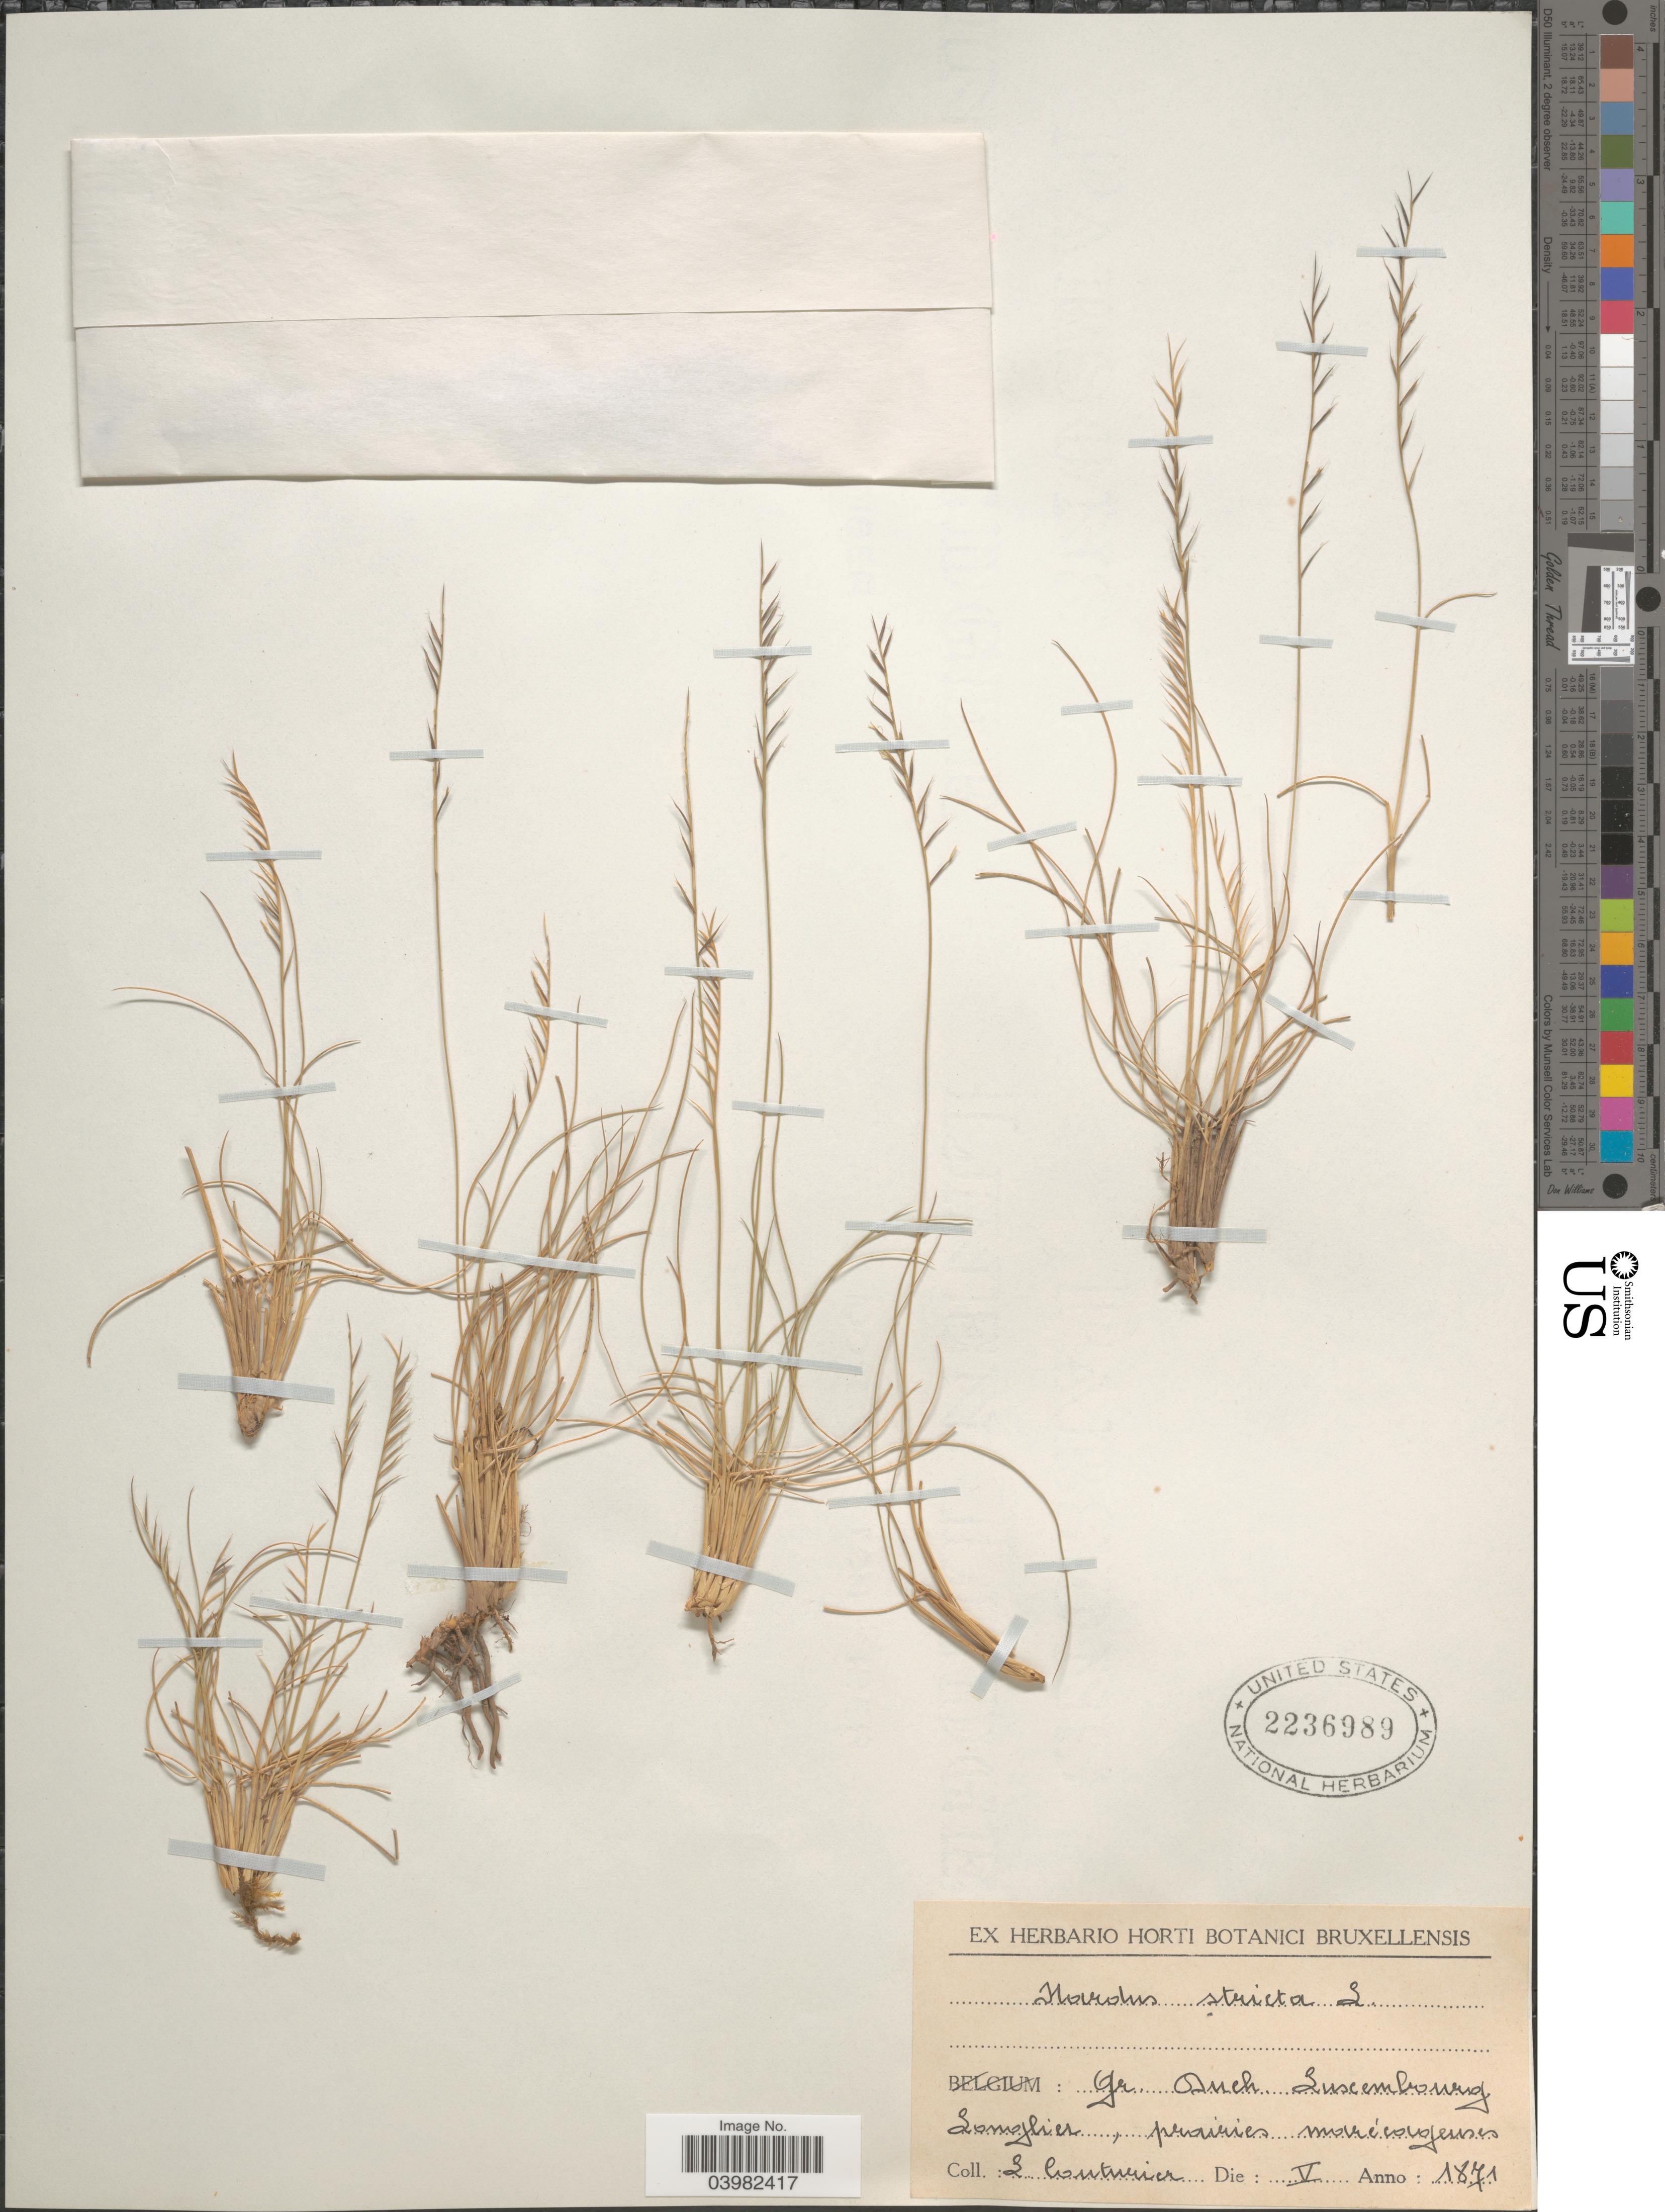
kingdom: Plantae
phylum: Tracheophyta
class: Liliopsida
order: Poales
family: Poaceae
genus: Nardus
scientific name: Nardus stricta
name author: L.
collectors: L. Conturier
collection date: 1871-05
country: Luxembourg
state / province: Luxembourg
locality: Gr. Duch. Luxembourg Longlier, prairies marécageuses.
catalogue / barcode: US 2236989